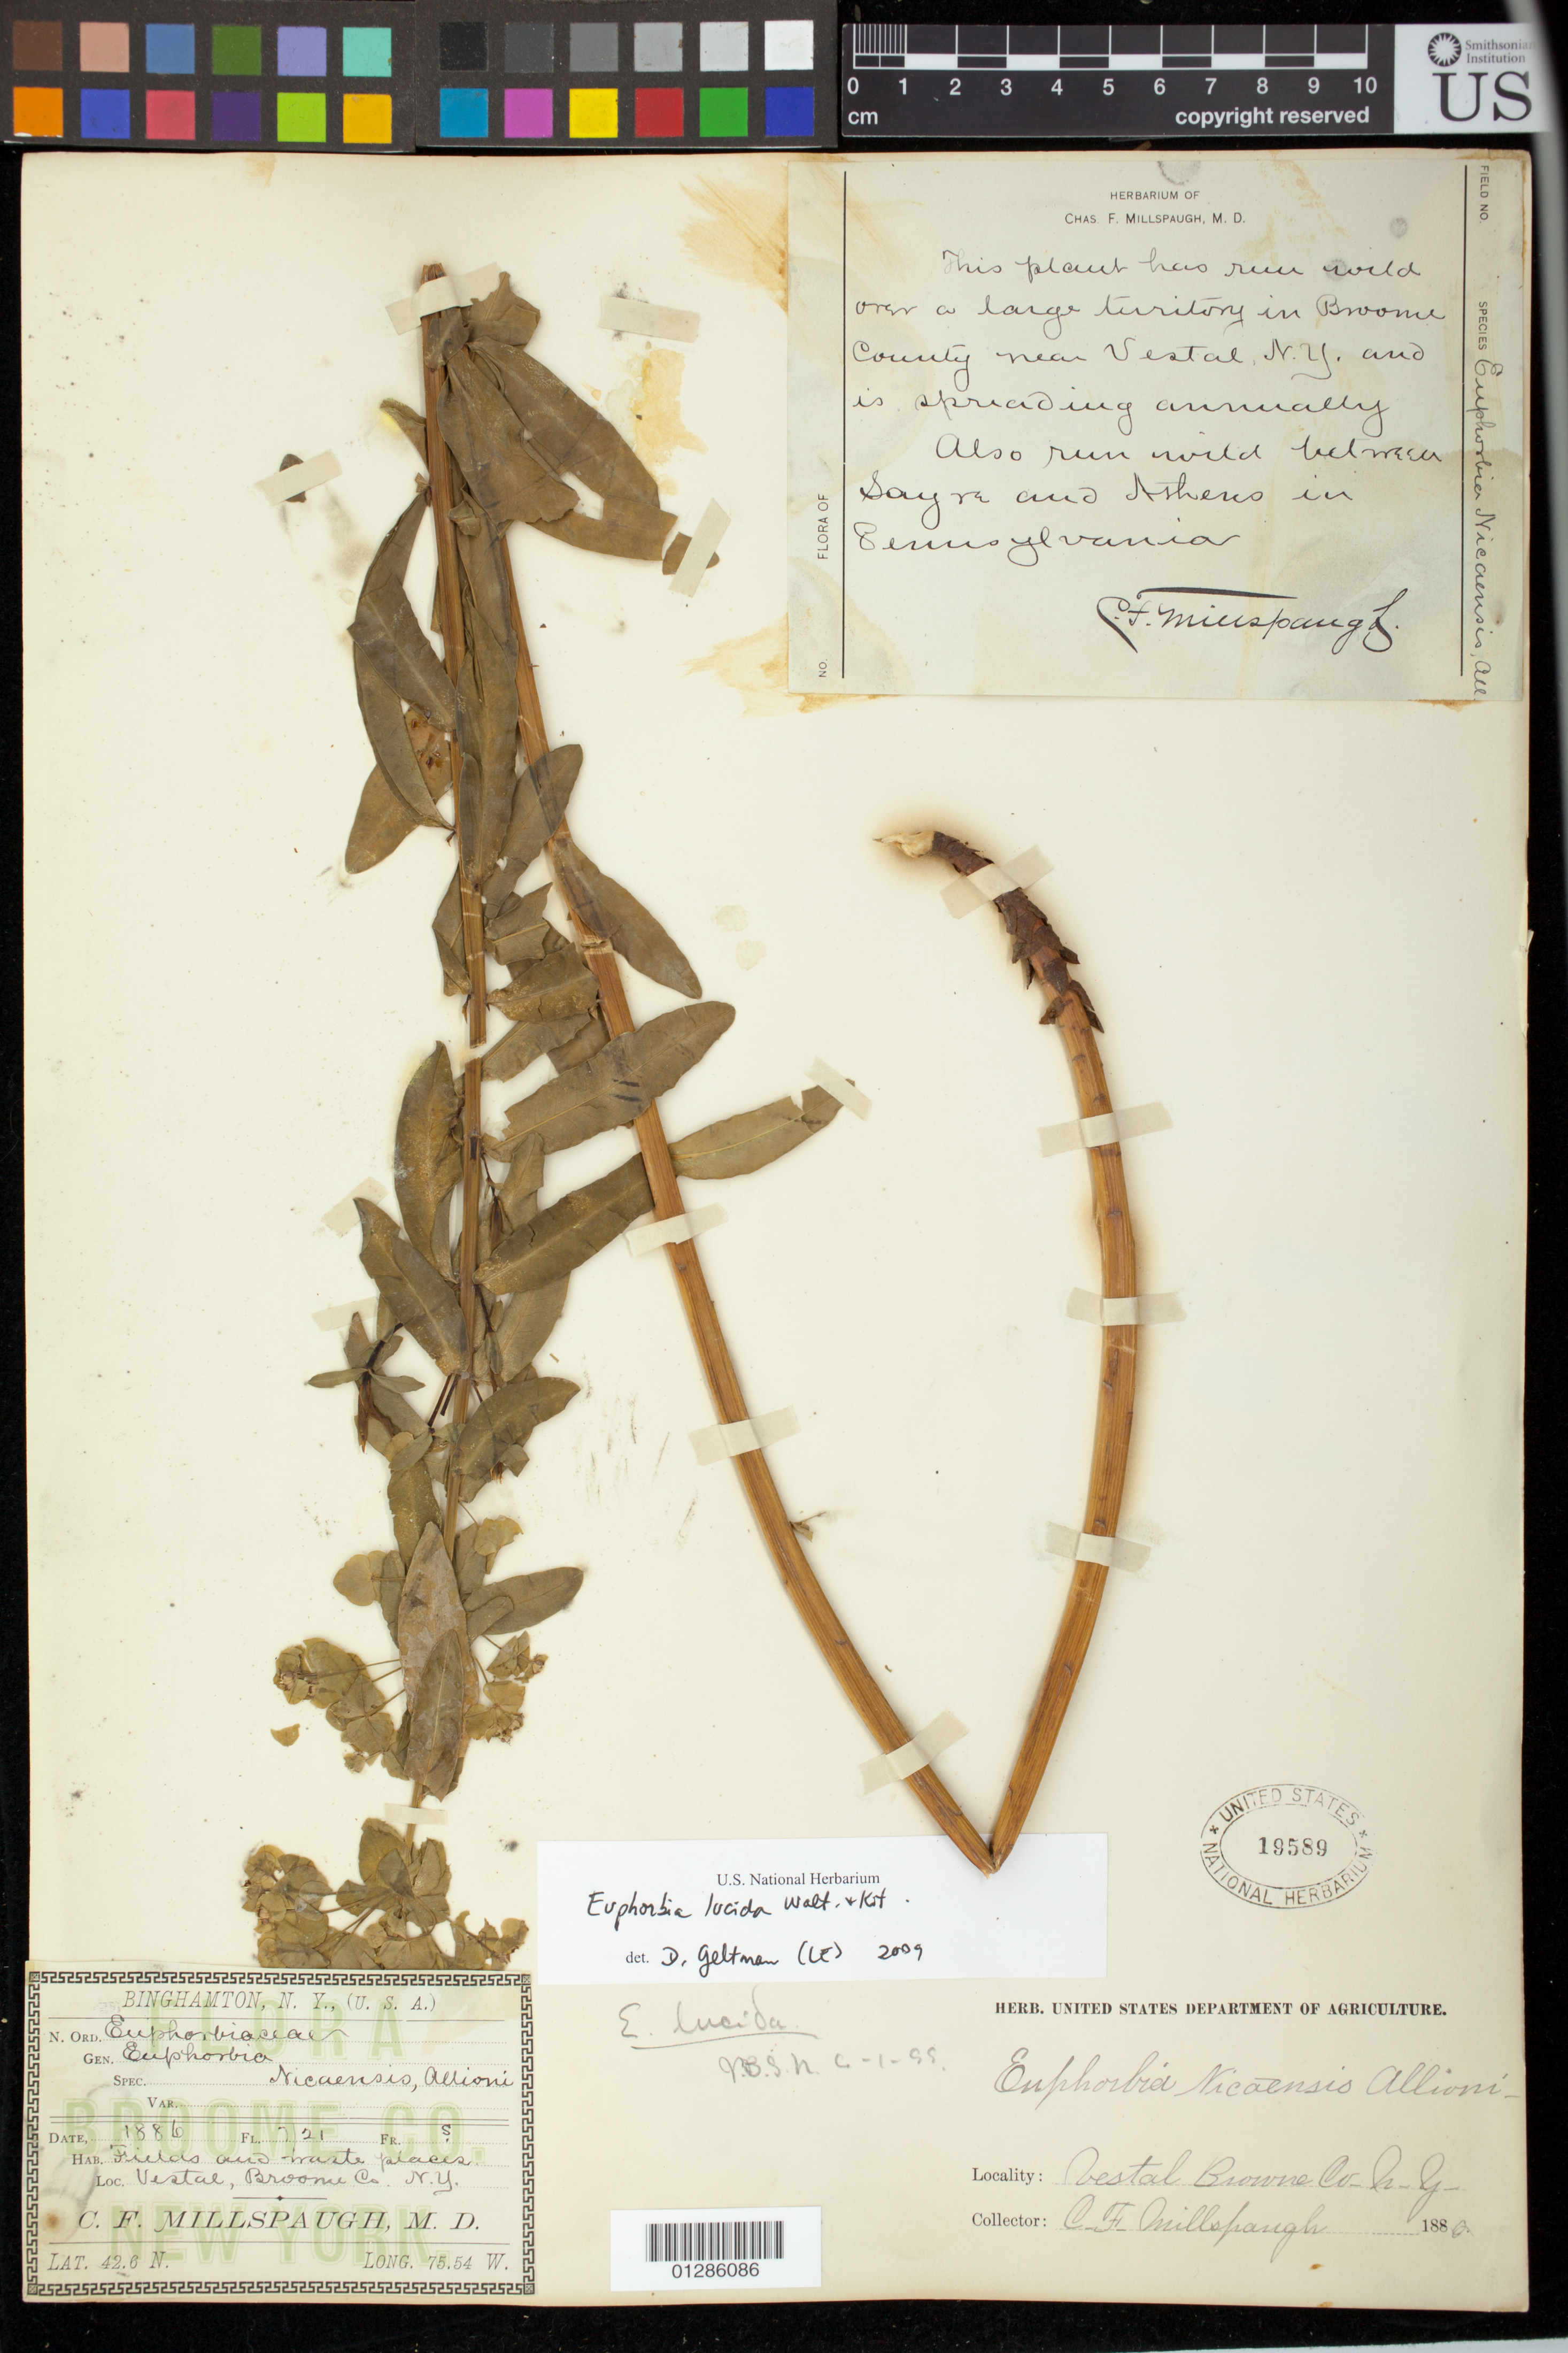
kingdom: Plantae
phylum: Tracheophyta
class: Magnoliopsida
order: Malpighiales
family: Euphorbiaceae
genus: Euphorbia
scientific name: Euphorbia lucida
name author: Waldst. & Kit.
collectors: C. F. Millspaugh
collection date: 1886-07-21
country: United States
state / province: New York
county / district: Broome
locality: Vestal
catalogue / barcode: US 19589